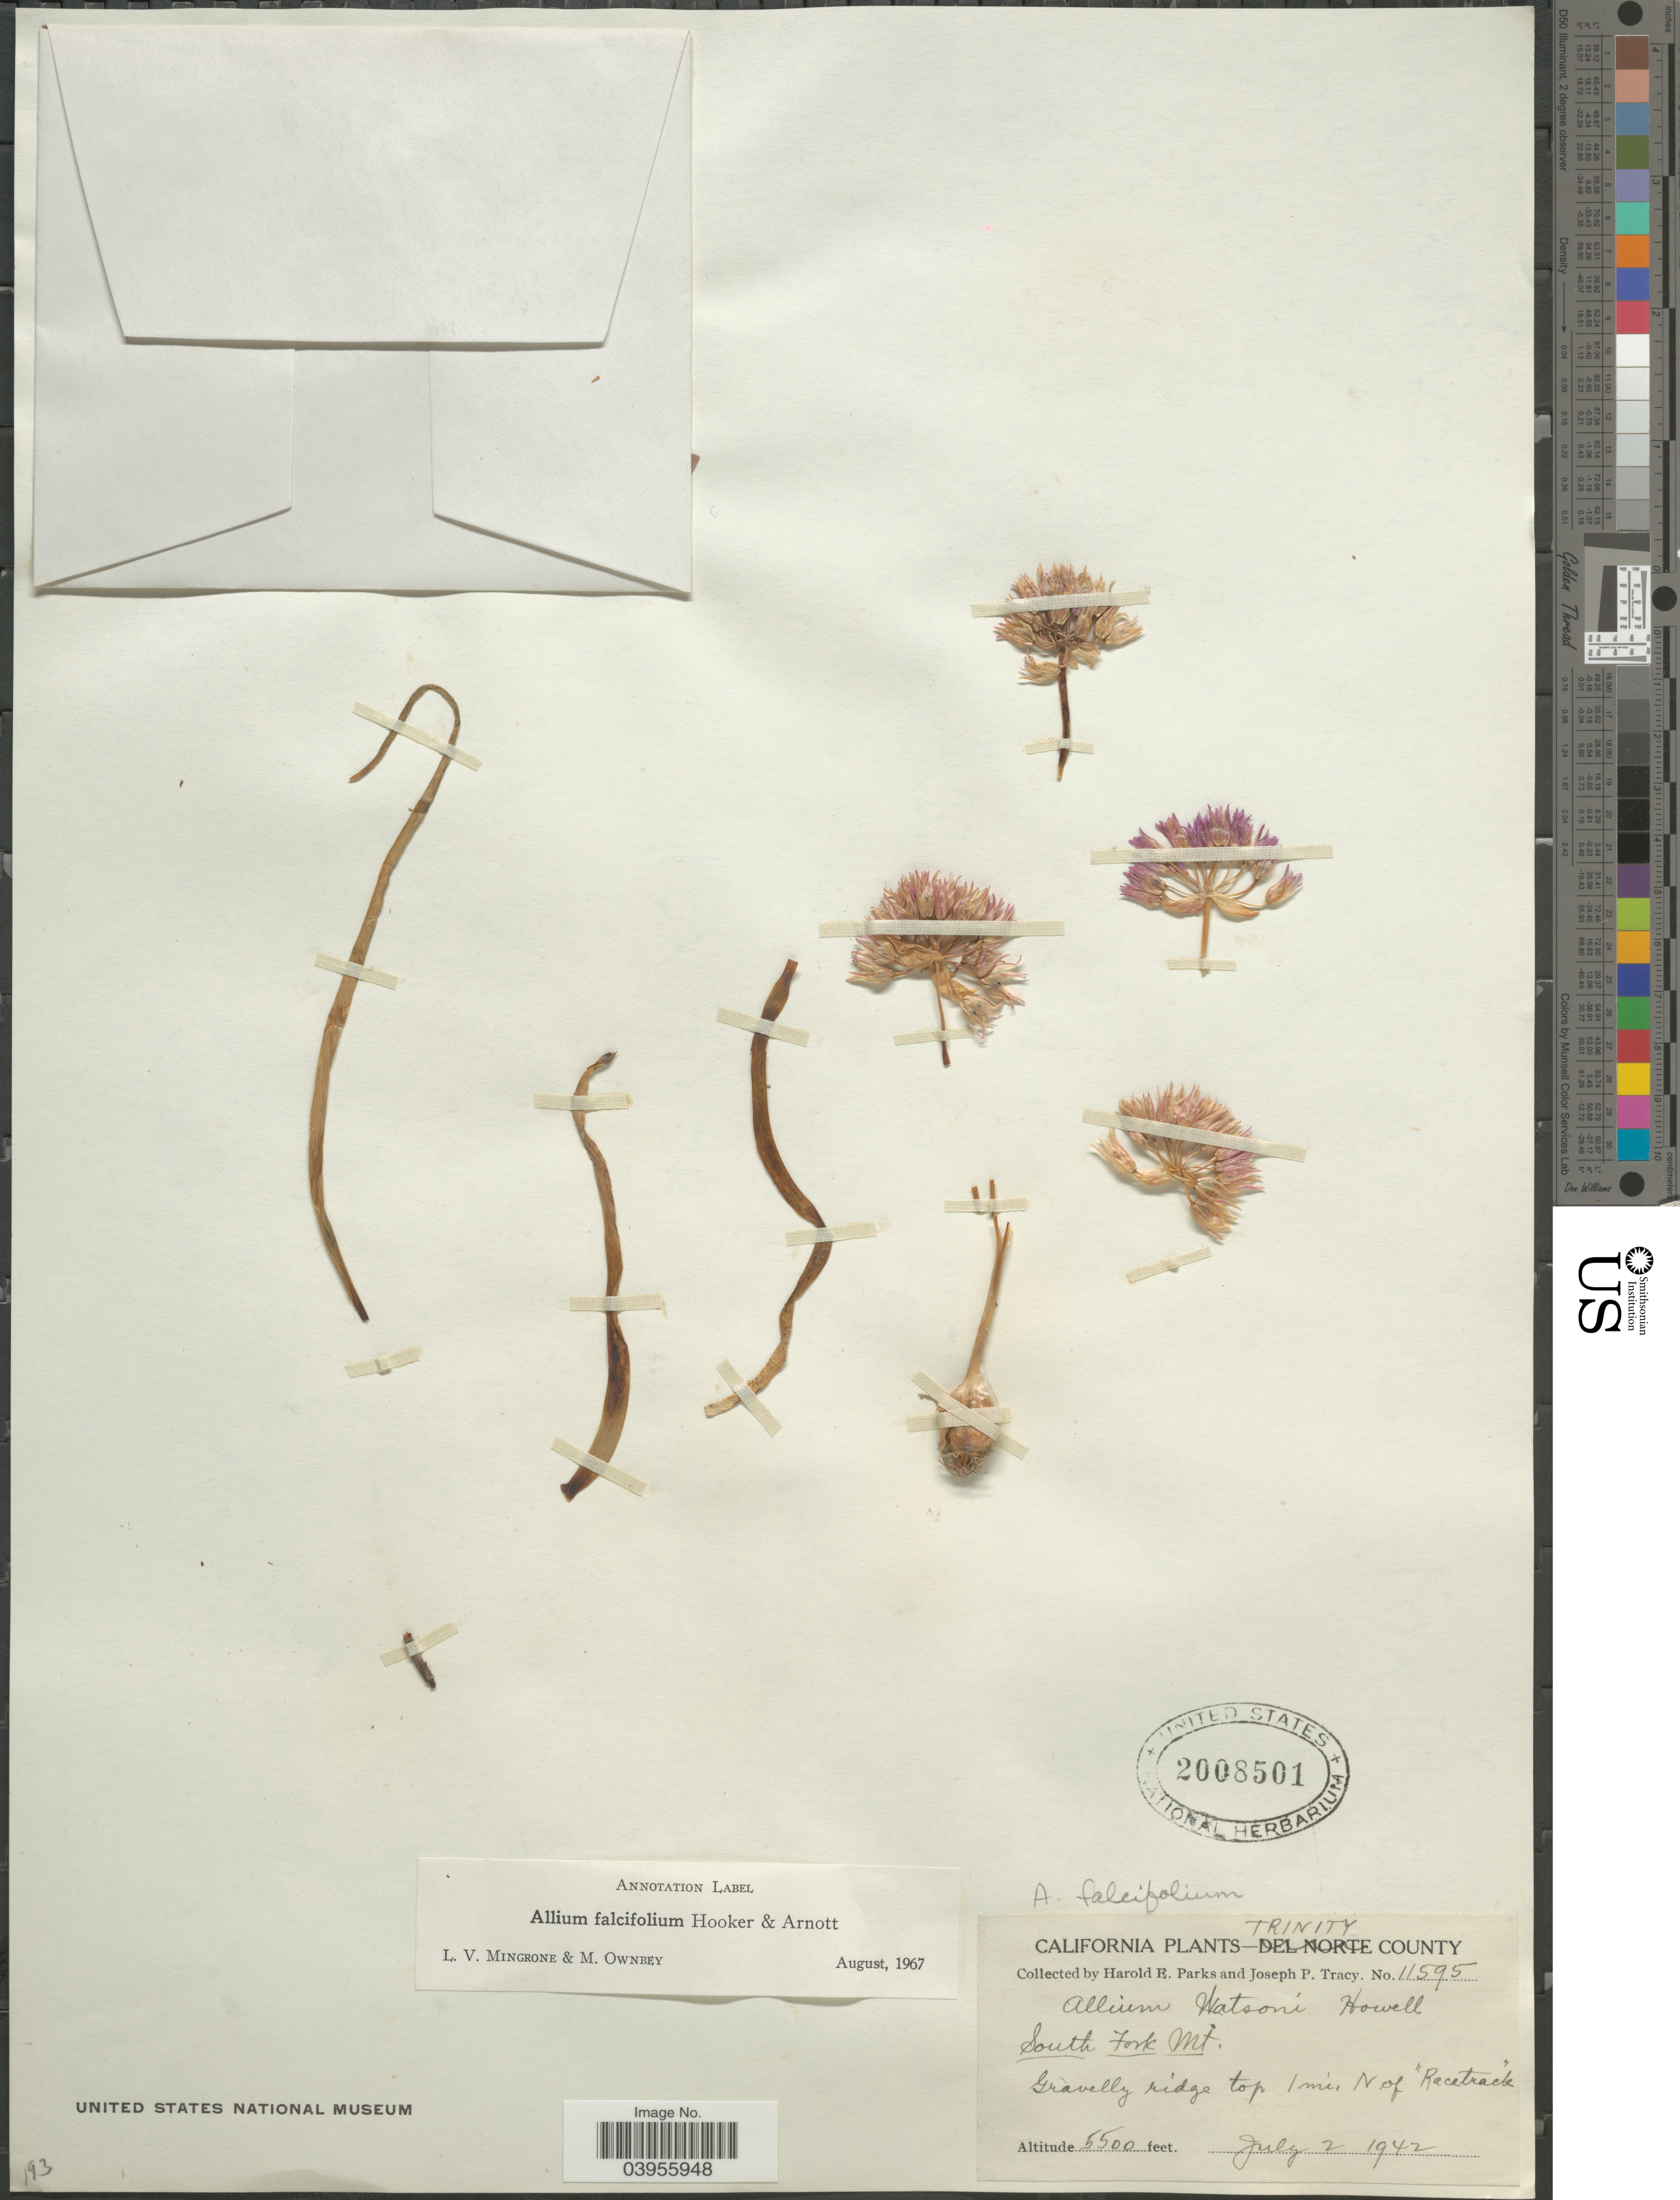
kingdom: Plantae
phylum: Tracheophyta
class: Liliopsida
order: Asparagales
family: Amaryllidaceae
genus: Allium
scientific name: Allium falcifolium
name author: Hook. & Arn.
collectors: H. E. Parks & J. Tracy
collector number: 11595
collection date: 1942-07-02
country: United States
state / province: California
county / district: Trinity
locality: Trinity County. South Fork Mt. Gravelly ridge top 1 mi. N of "Racetrack".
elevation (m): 1676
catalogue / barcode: US 2008501